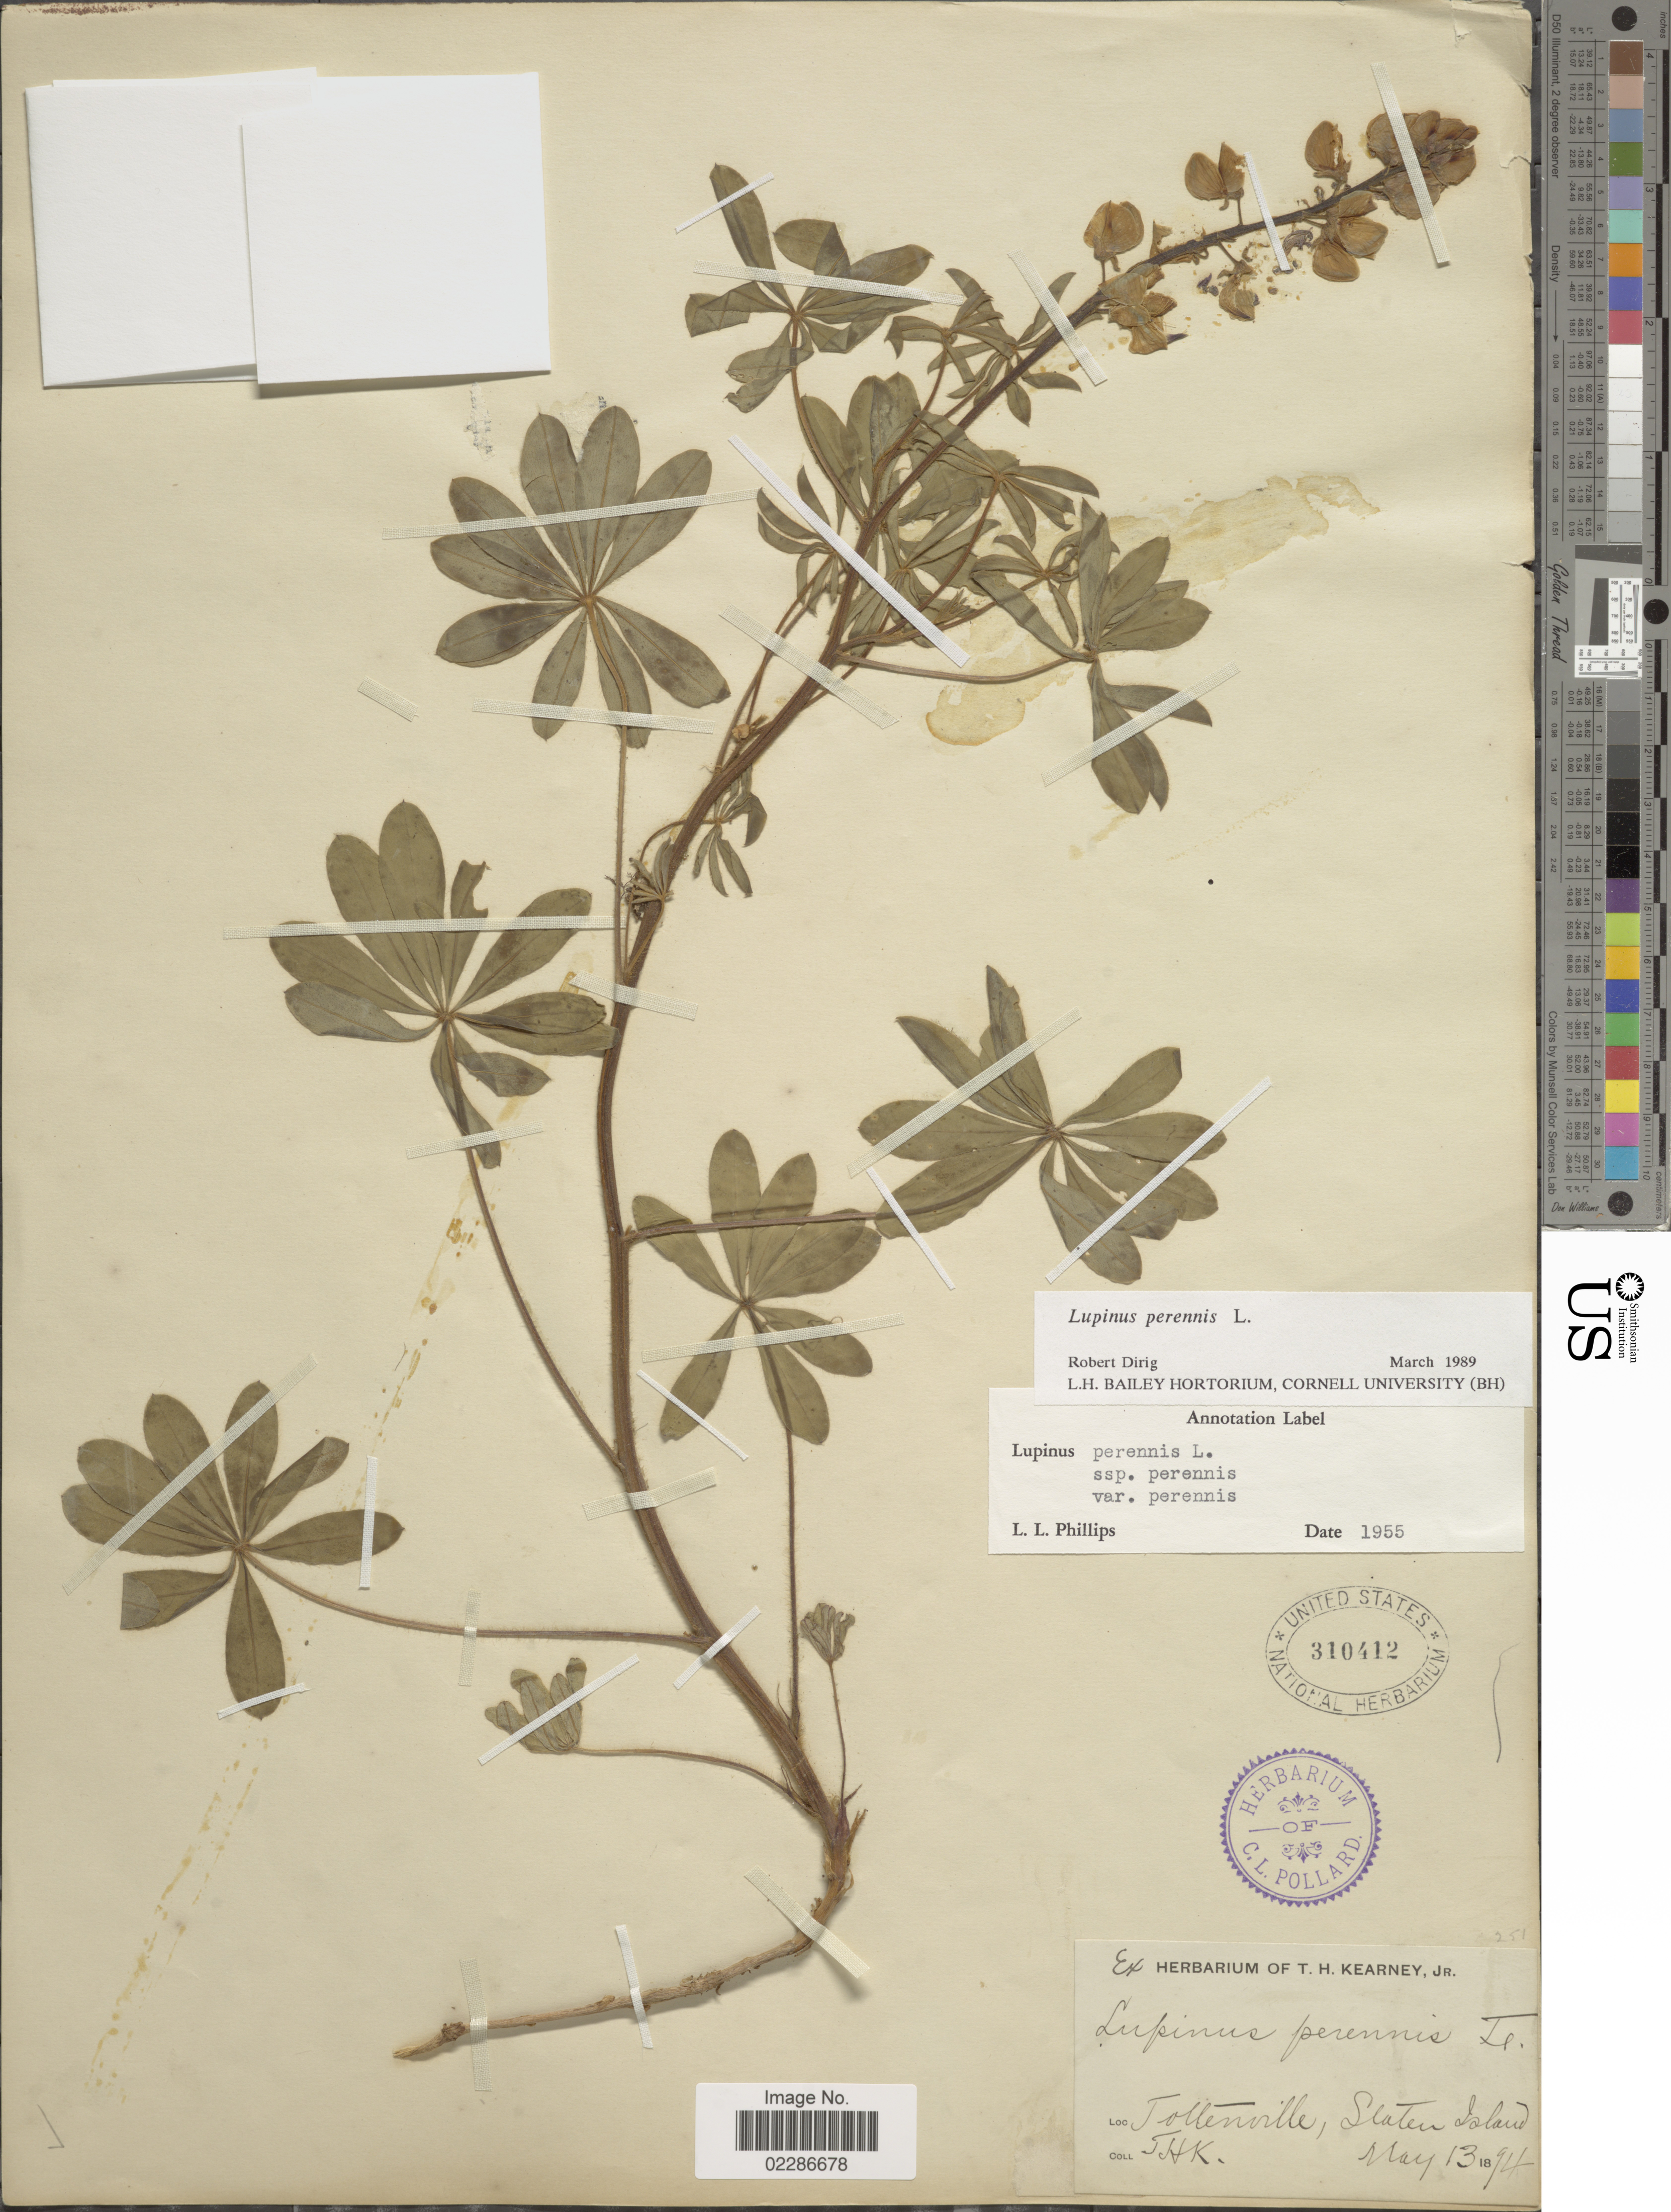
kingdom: Plantae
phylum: Tracheophyta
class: Magnoliopsida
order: Fabales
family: Fabaceae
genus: Lupinus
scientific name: Lupinus perennis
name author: L.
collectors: T. H. Kearney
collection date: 1894-05-13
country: United States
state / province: New York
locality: Tottenville, Staten Island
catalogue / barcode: US 310412